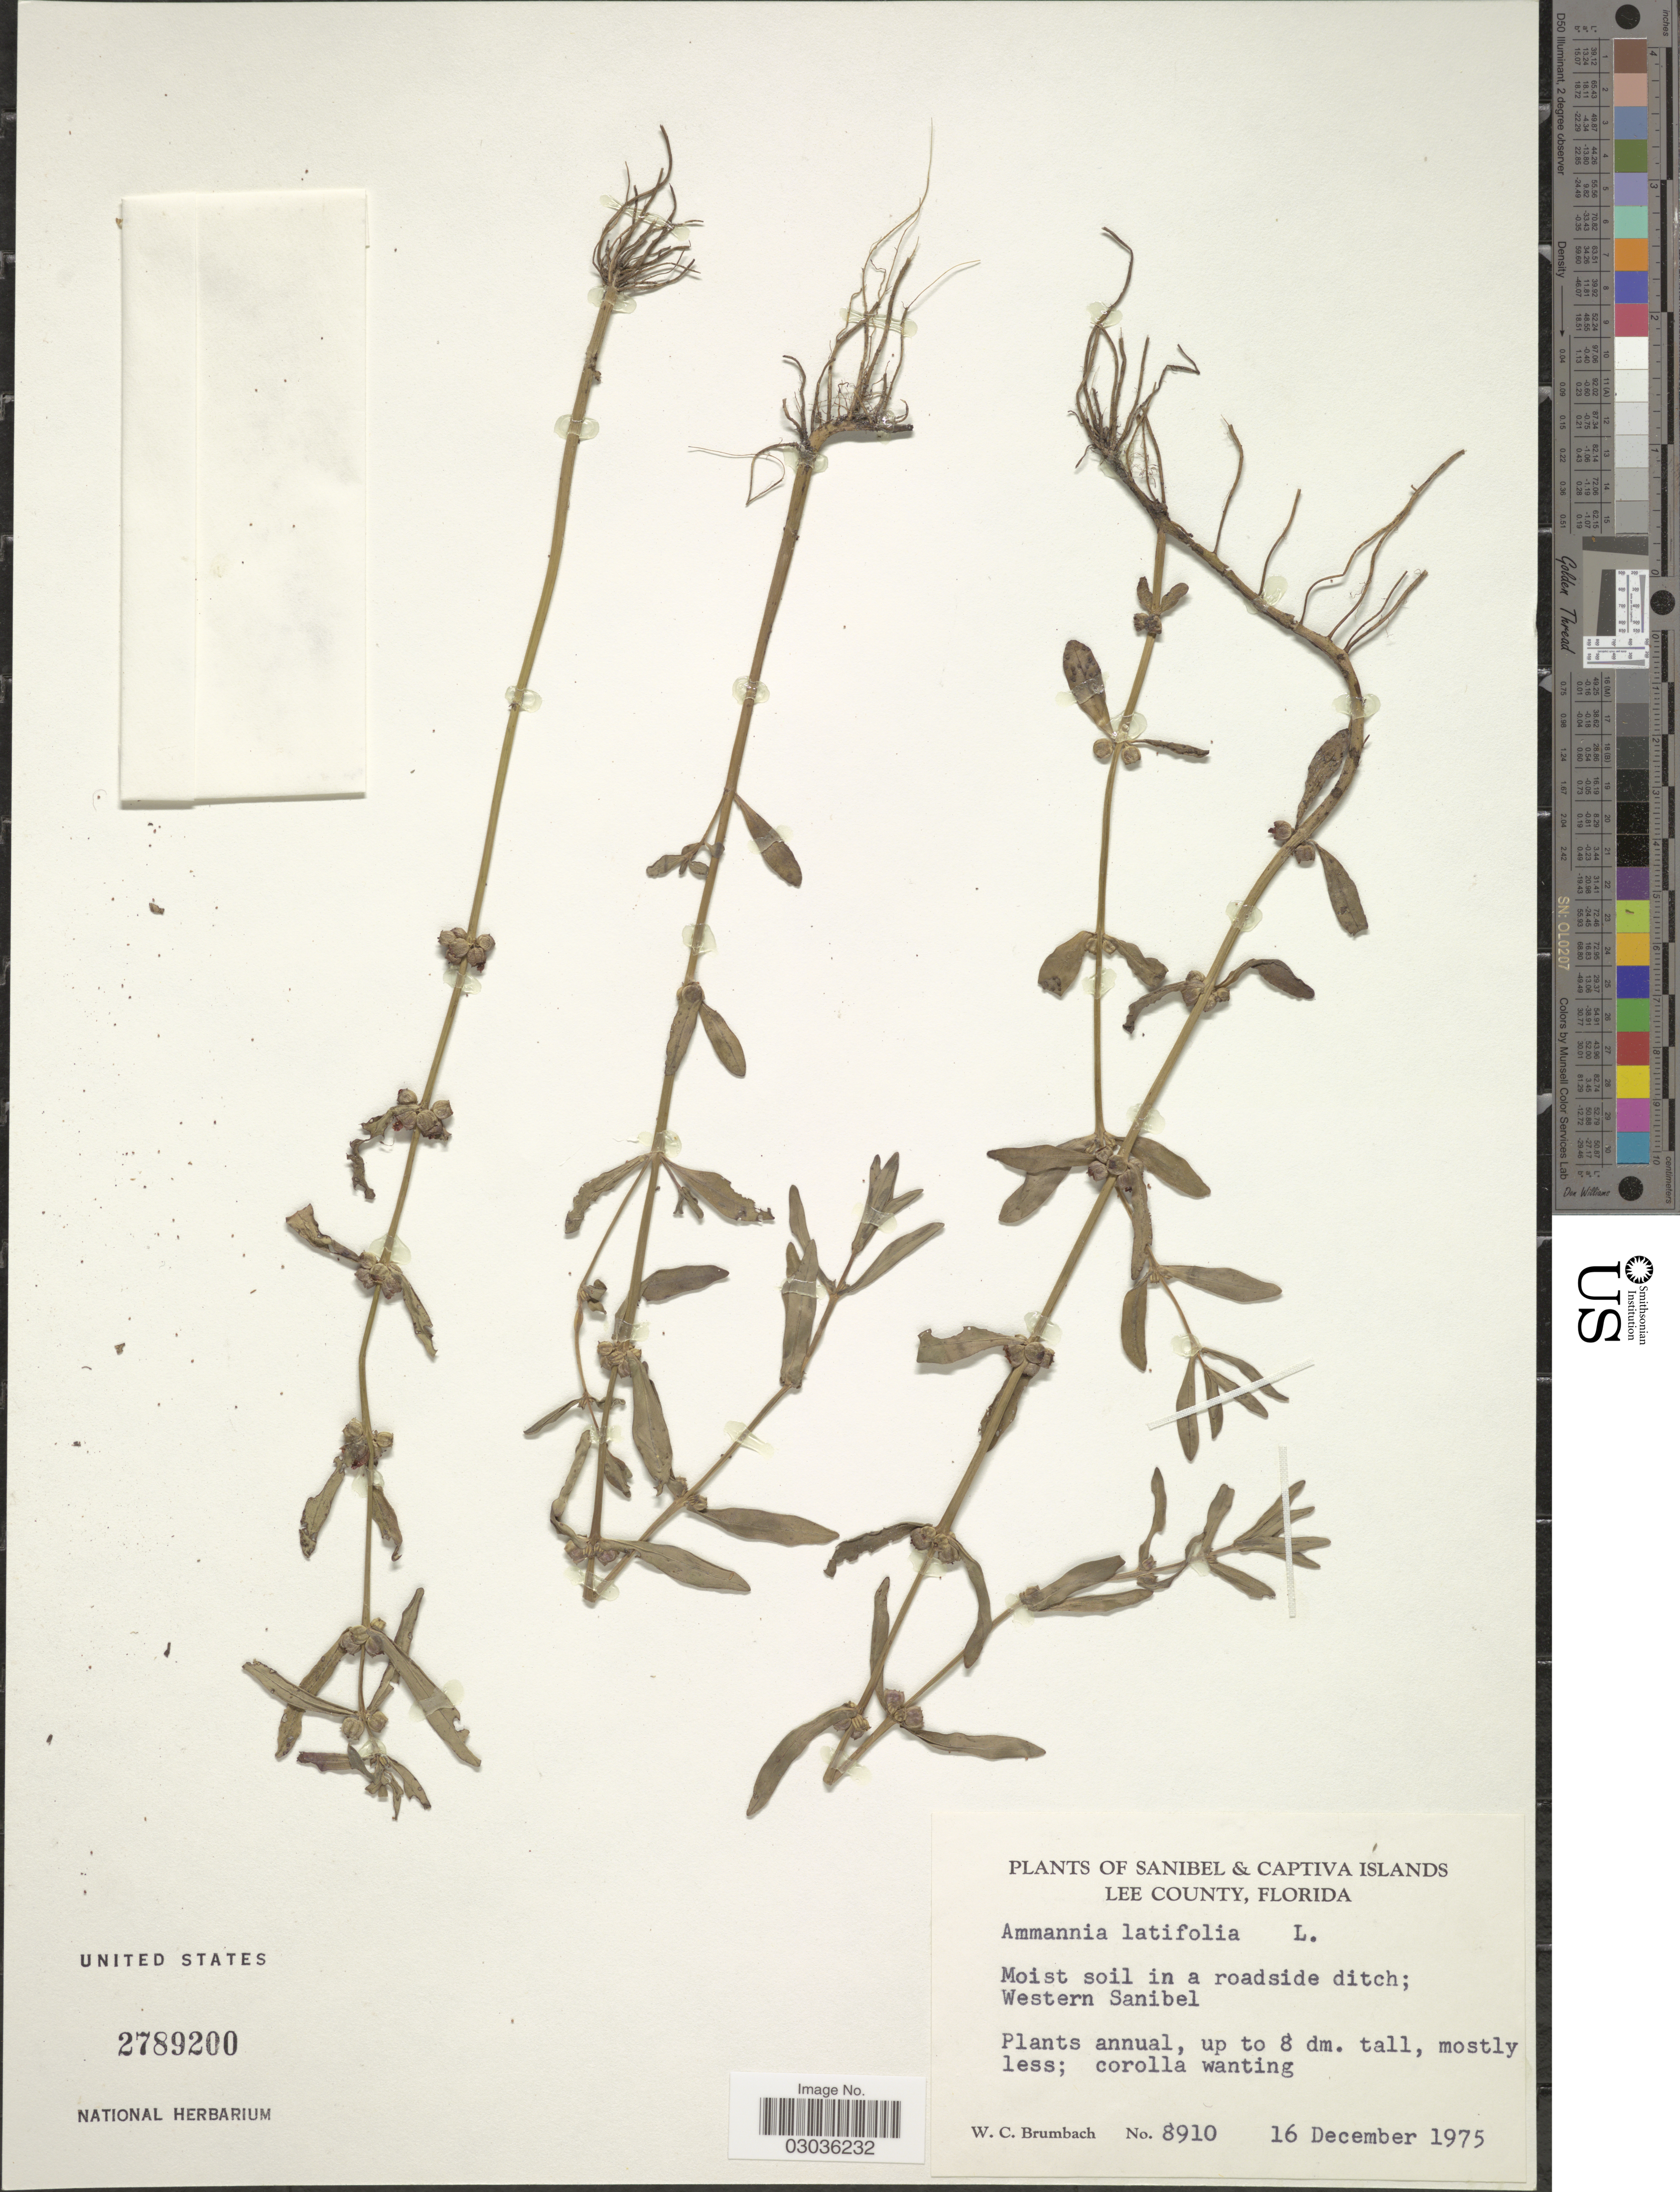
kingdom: Plantae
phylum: Tracheophyta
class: Magnoliopsida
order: Myrtales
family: Lythraceae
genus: Ammannia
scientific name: Ammannia latifolia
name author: L.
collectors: W. C. Brumbach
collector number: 8910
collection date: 1975-12-16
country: United States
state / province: Florida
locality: Sanibel & Captiva Islands, Lee County, Western Sanibel.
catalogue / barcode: US 2789200